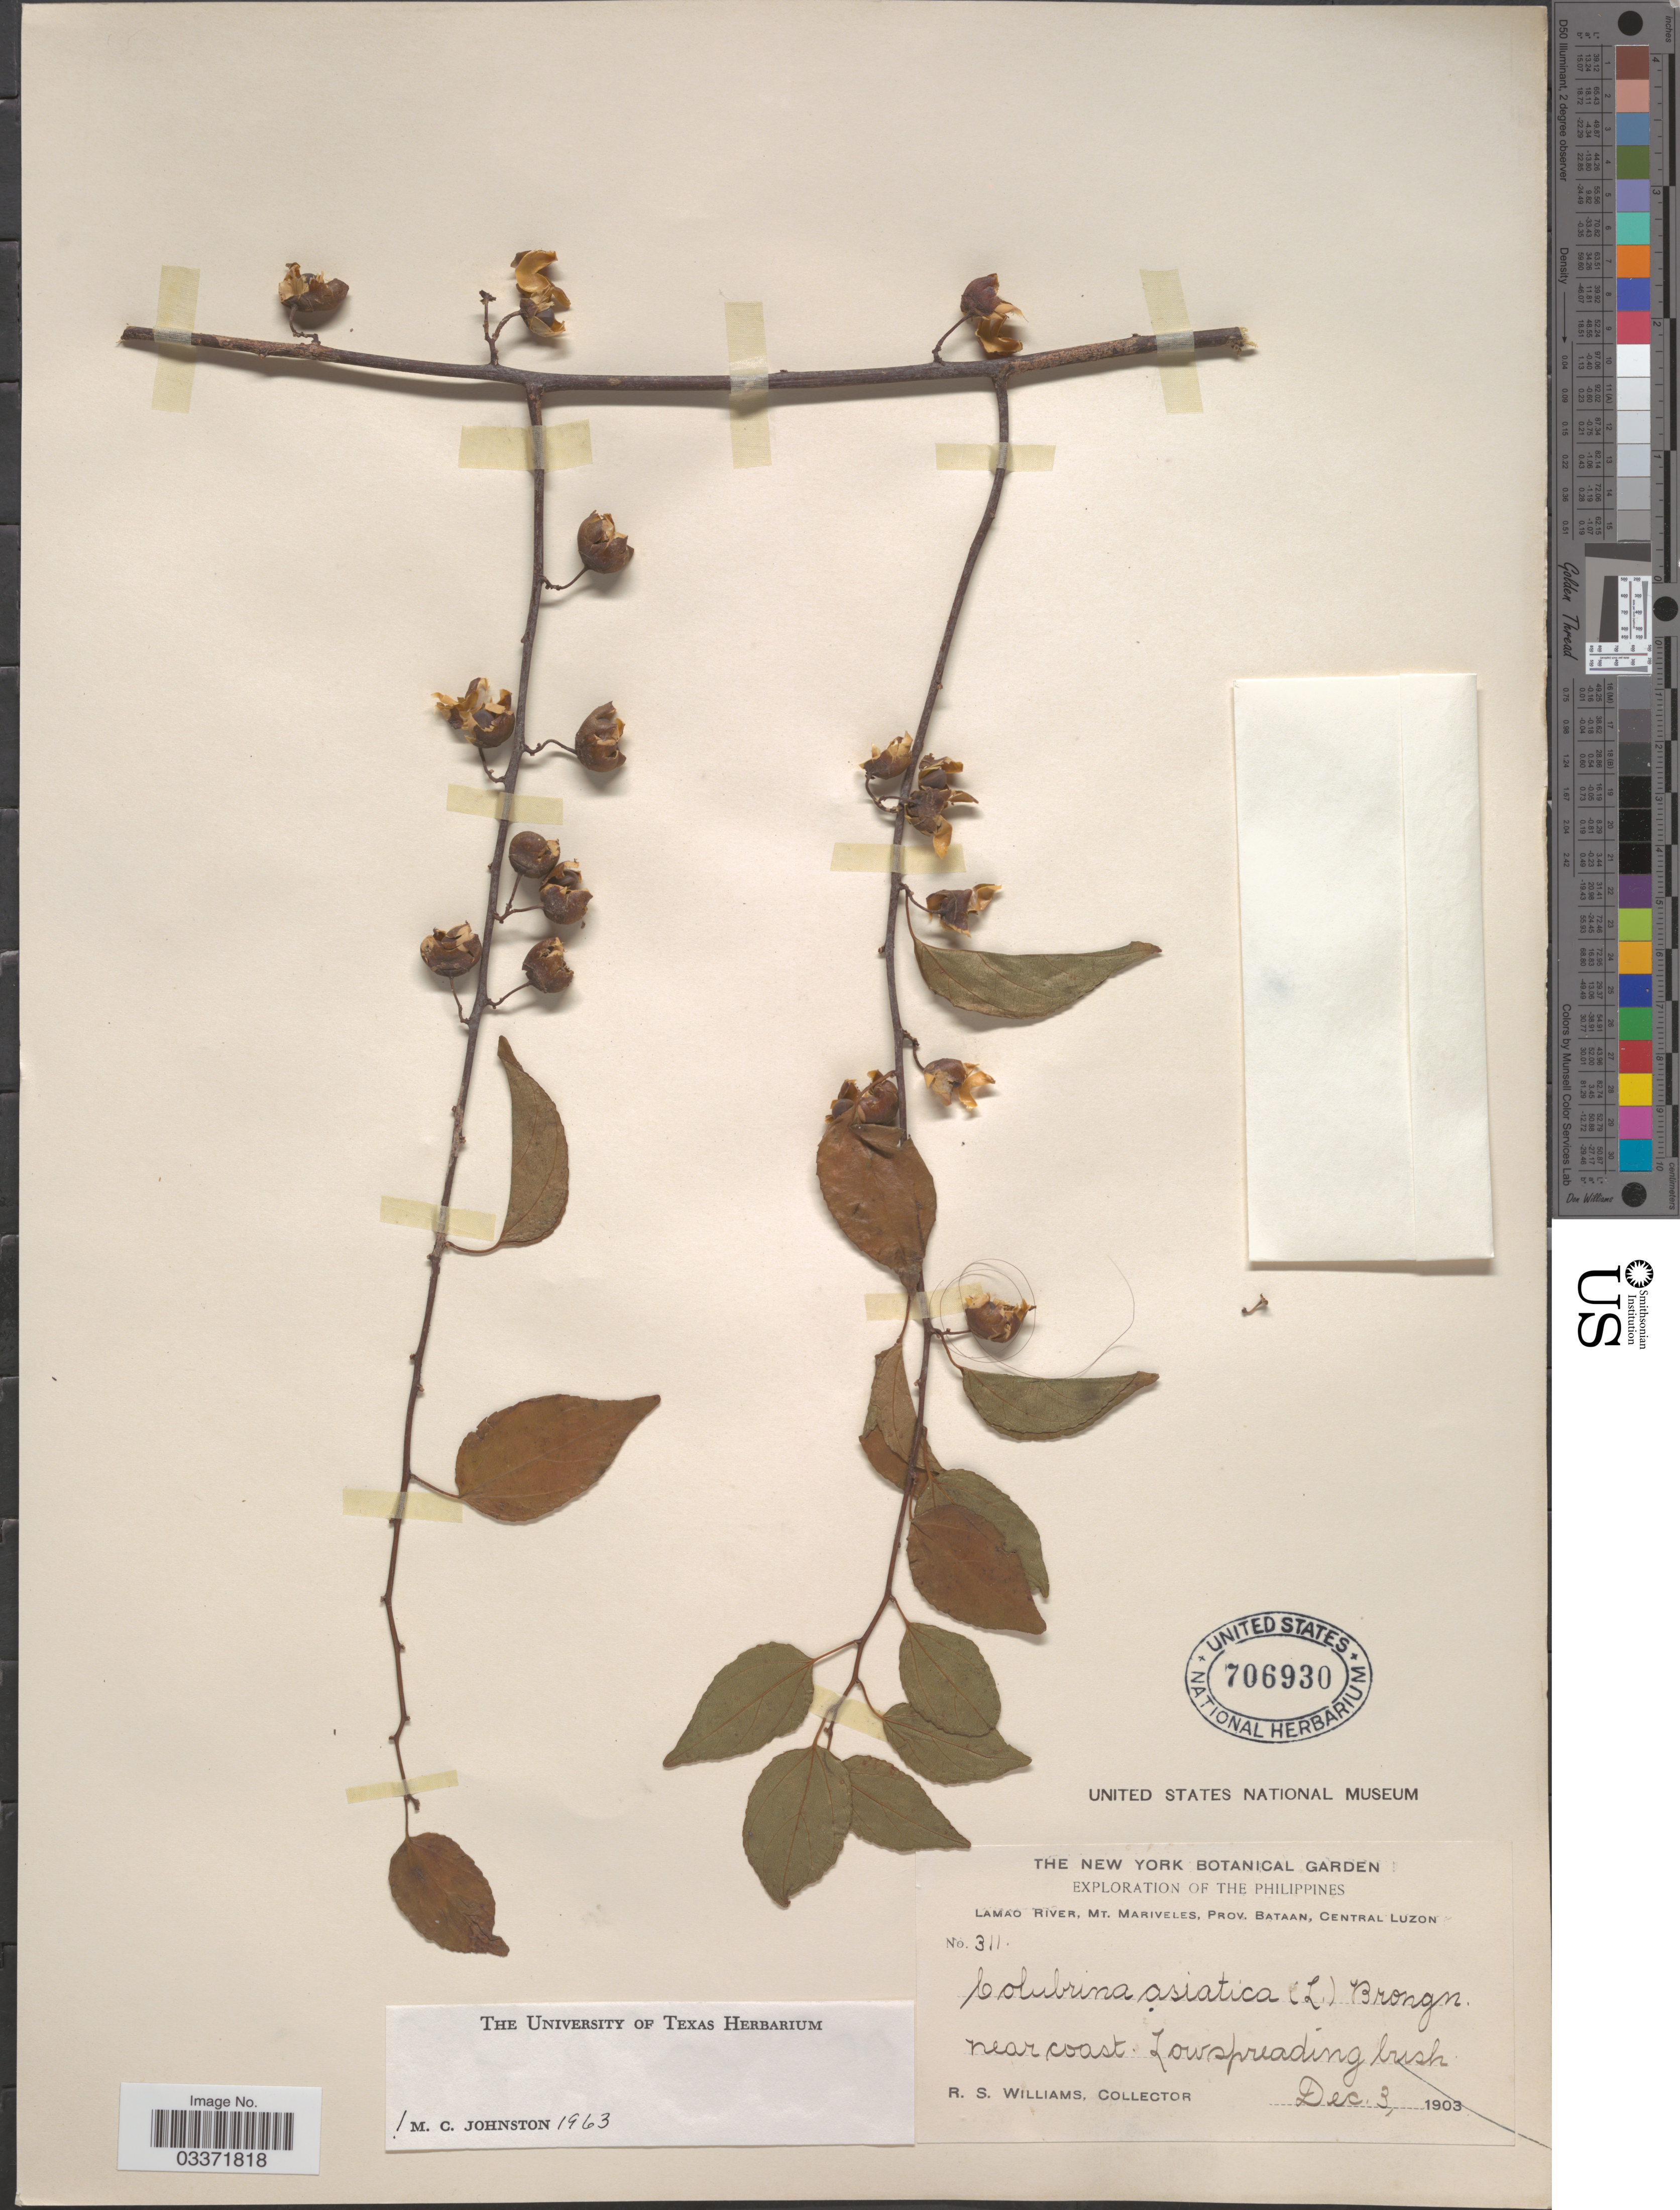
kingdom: Plantae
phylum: Tracheophyta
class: Magnoliopsida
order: Rosales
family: Rhamnaceae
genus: Colubrina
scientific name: Colubrina asiatica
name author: (L.) Brongn.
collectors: R. S. Williams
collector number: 311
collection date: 1903-12-03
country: Philippines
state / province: Central Luzon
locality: Lamao River, Mt. Mariveles, Prov. Bataan, Central Luzon.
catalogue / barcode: US 706930